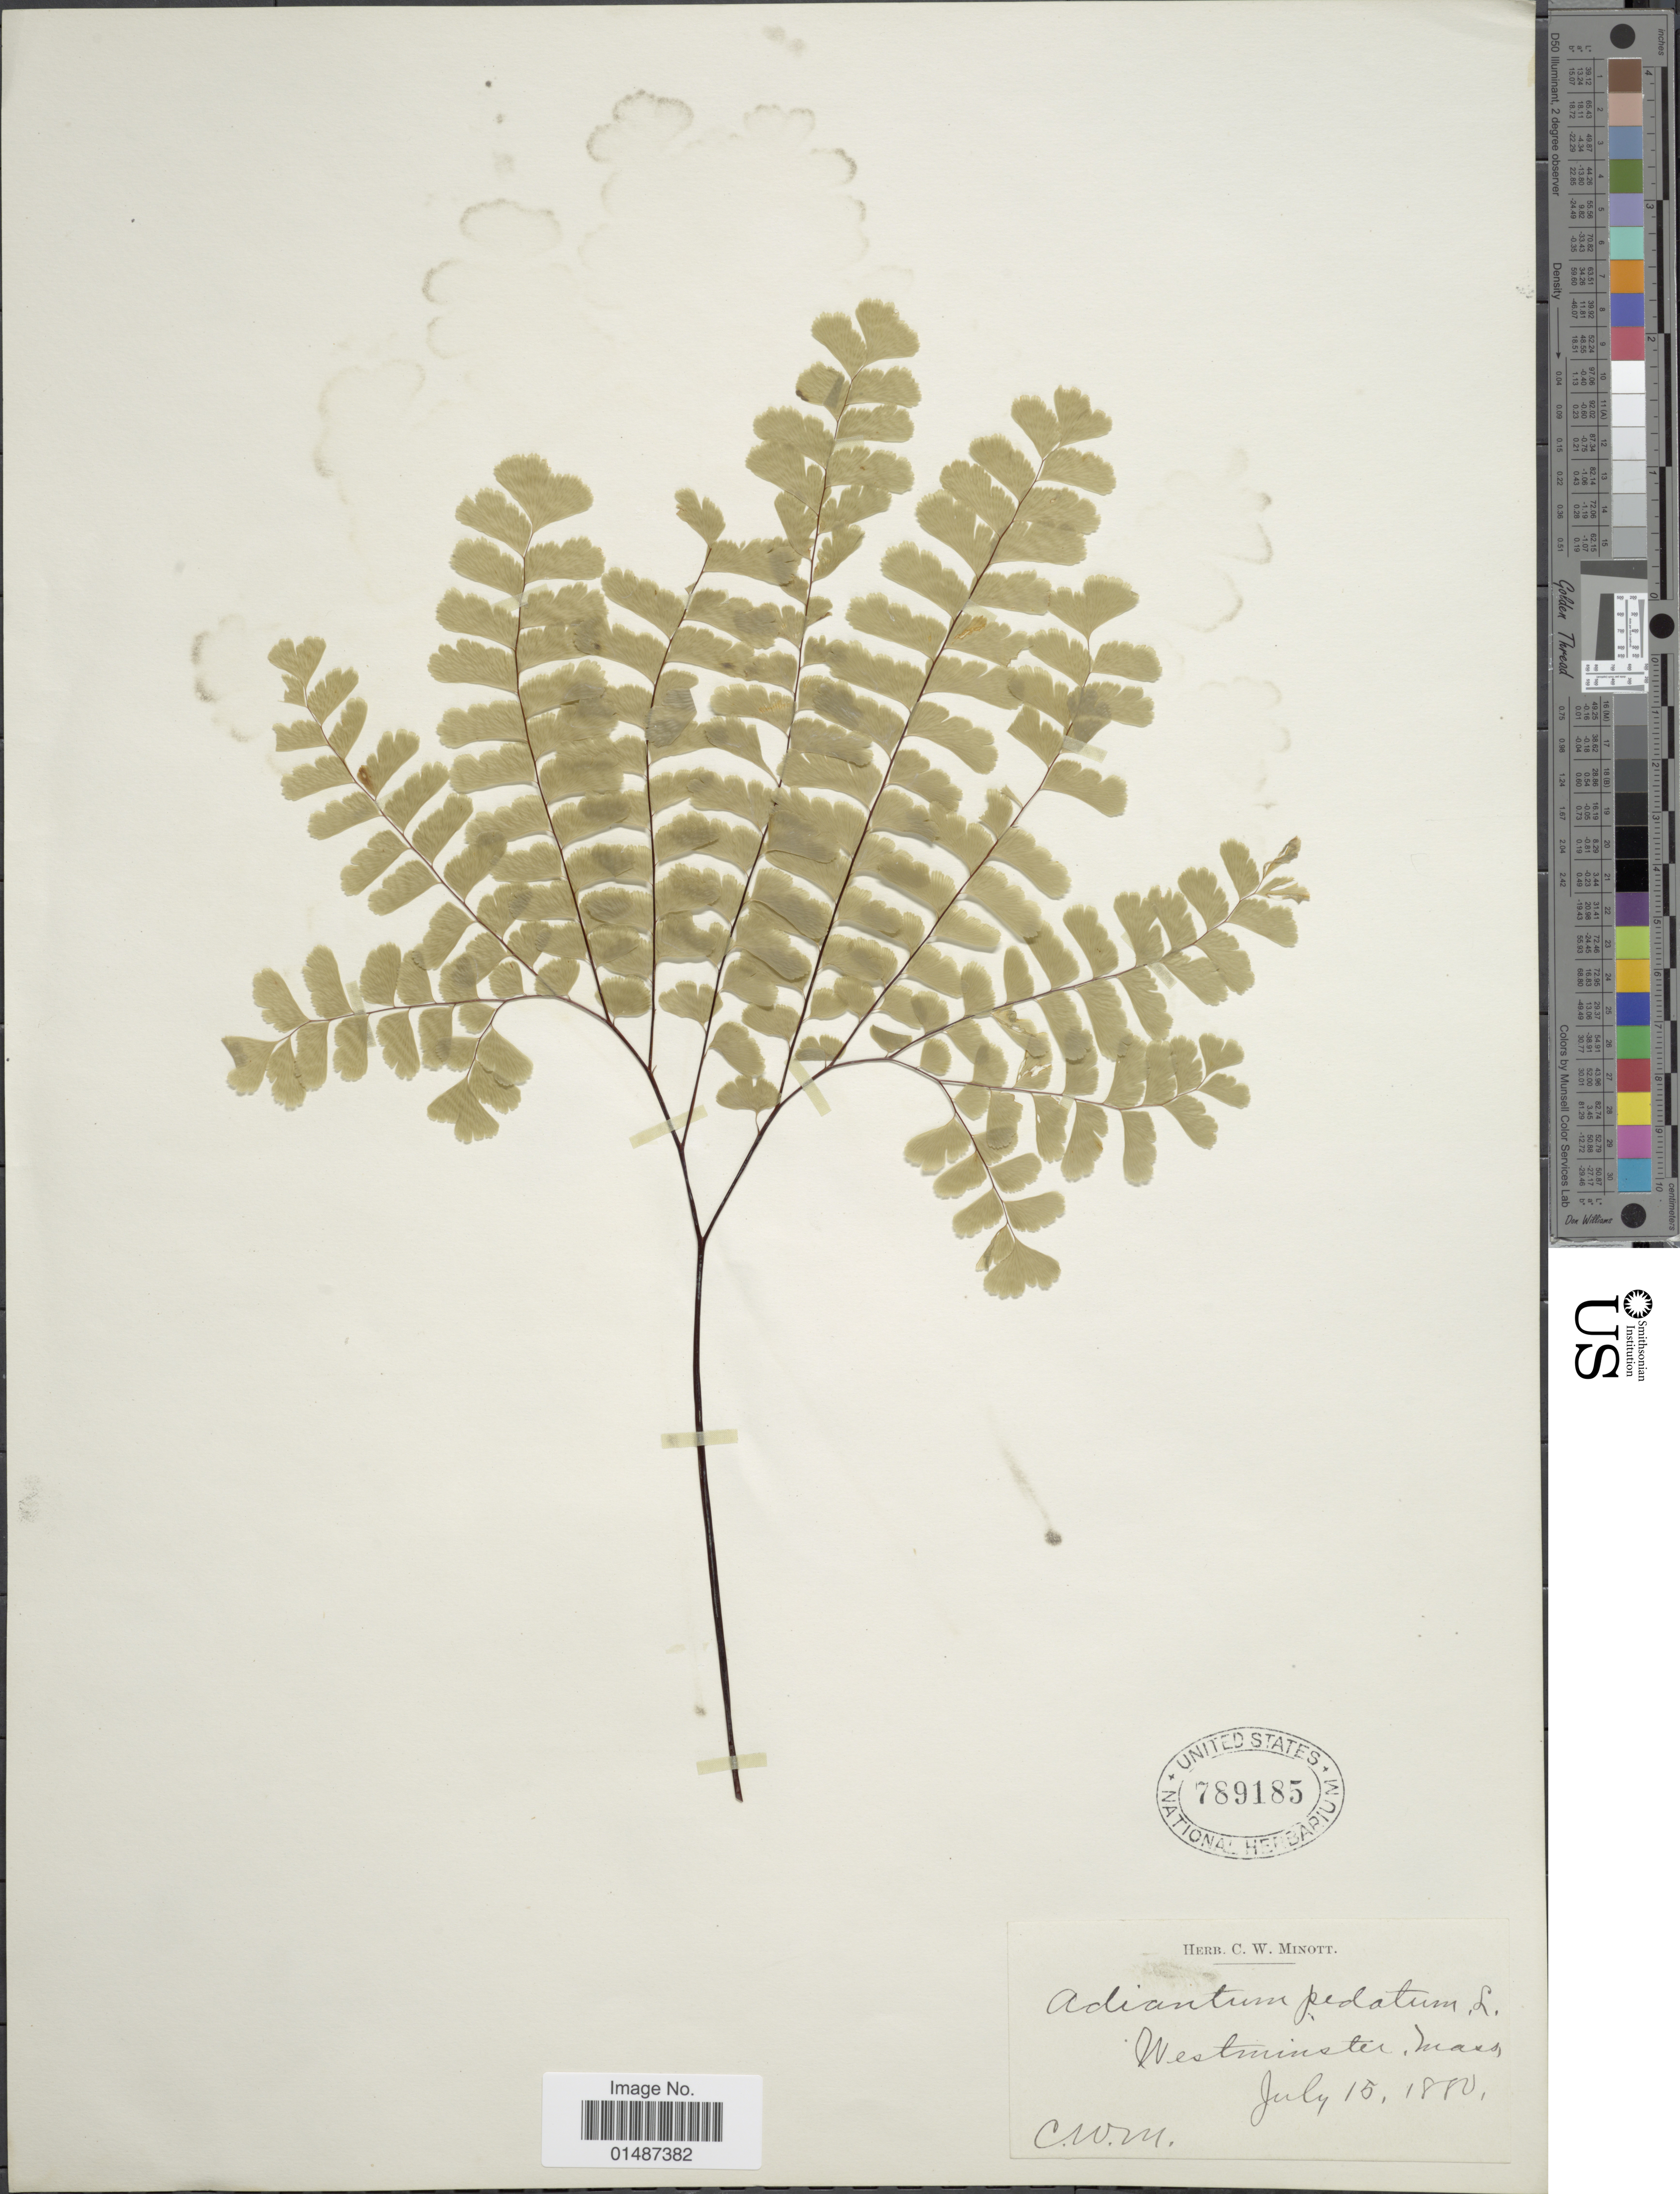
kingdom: Plantae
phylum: Tracheophyta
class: Polypodiopsida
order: Polypodiales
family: Pteridaceae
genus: Adiantum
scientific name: Adiantum pedatum var. pedatum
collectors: C. Minott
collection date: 1880-07-15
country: United States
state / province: Massachusetts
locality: Westminster.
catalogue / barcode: US 789185